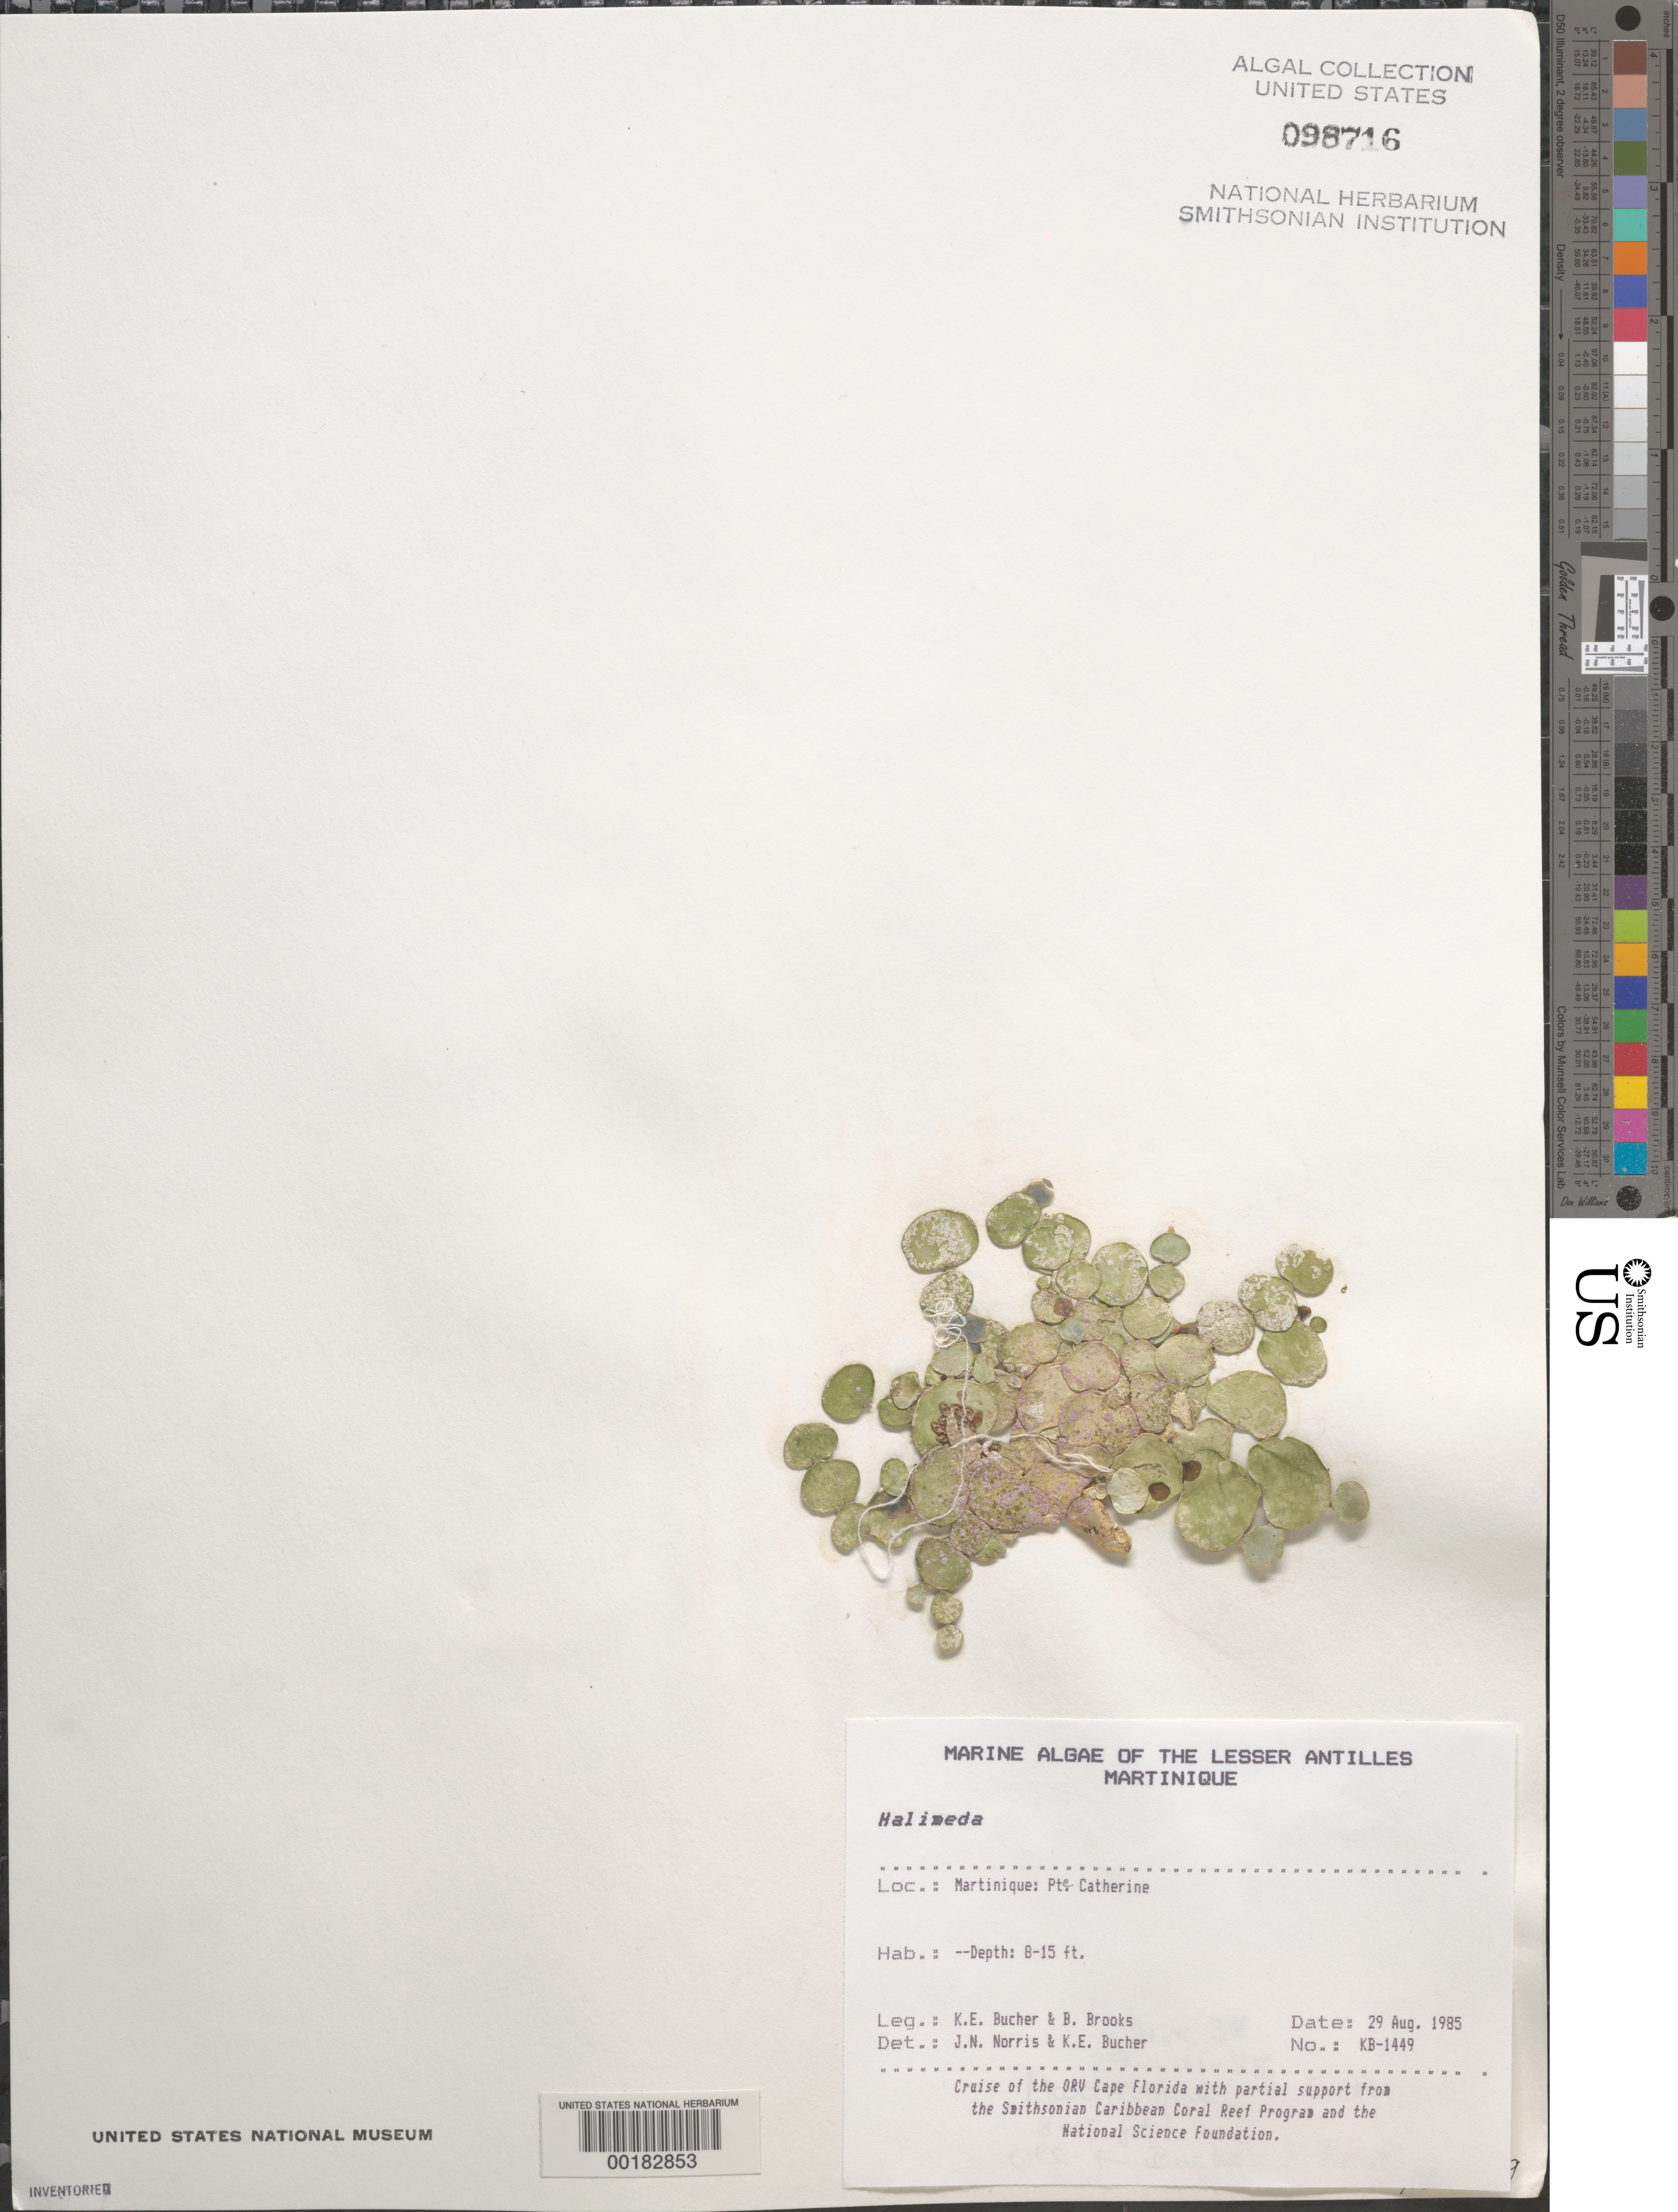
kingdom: Plantae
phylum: Chlorophyta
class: Ulvophyceae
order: Bryopsidales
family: Halimedaceae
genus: Halimeda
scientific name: Halimeda sp.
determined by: Norris, J. N.; Bucher, K. E.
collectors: K. E. Bucher & B. Brooks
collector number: Kb-1449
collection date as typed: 29 Aug 1985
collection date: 1985-08-29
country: Martinique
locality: Pointe Catherine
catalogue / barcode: US 98716